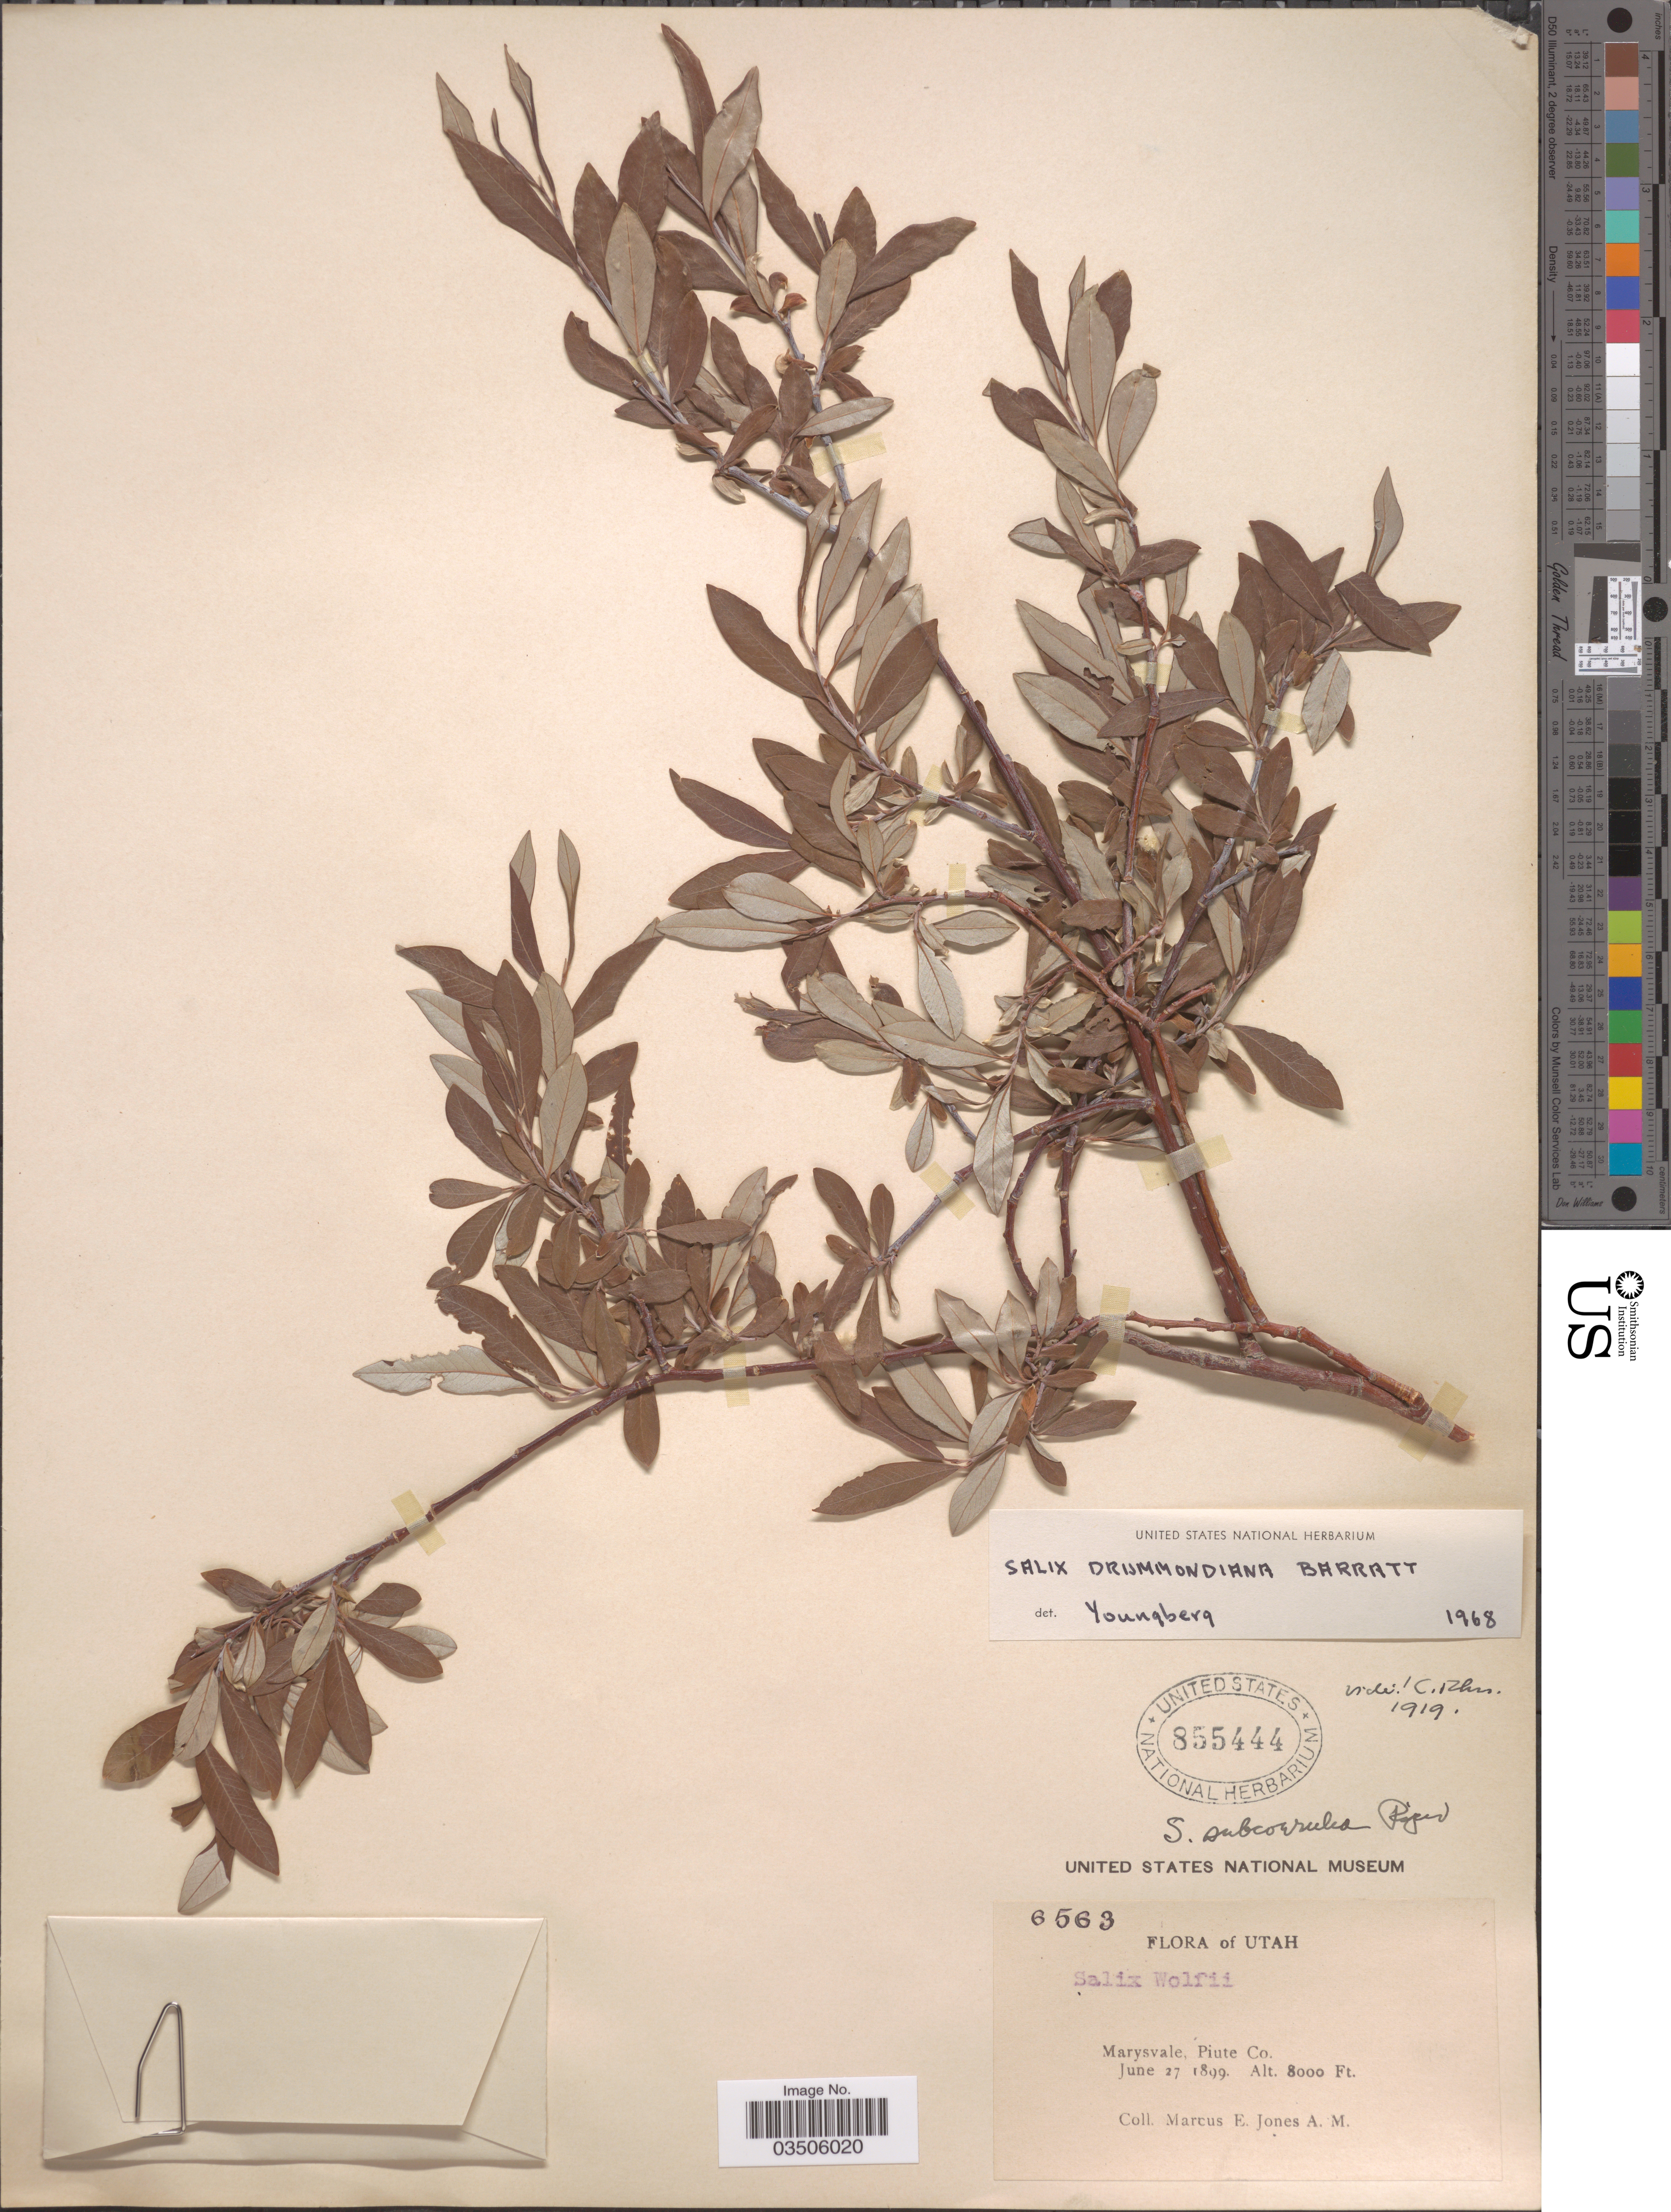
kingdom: Plantae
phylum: Tracheophyta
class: Magnoliopsida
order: Malpighiales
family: Salicaceae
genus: Salix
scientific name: Salix subcoerulea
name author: Piper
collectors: M. E. Jones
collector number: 6563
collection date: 1899-06-27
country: United States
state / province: Utah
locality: Marysvale, Piute Co.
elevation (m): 2438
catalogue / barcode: US 855444